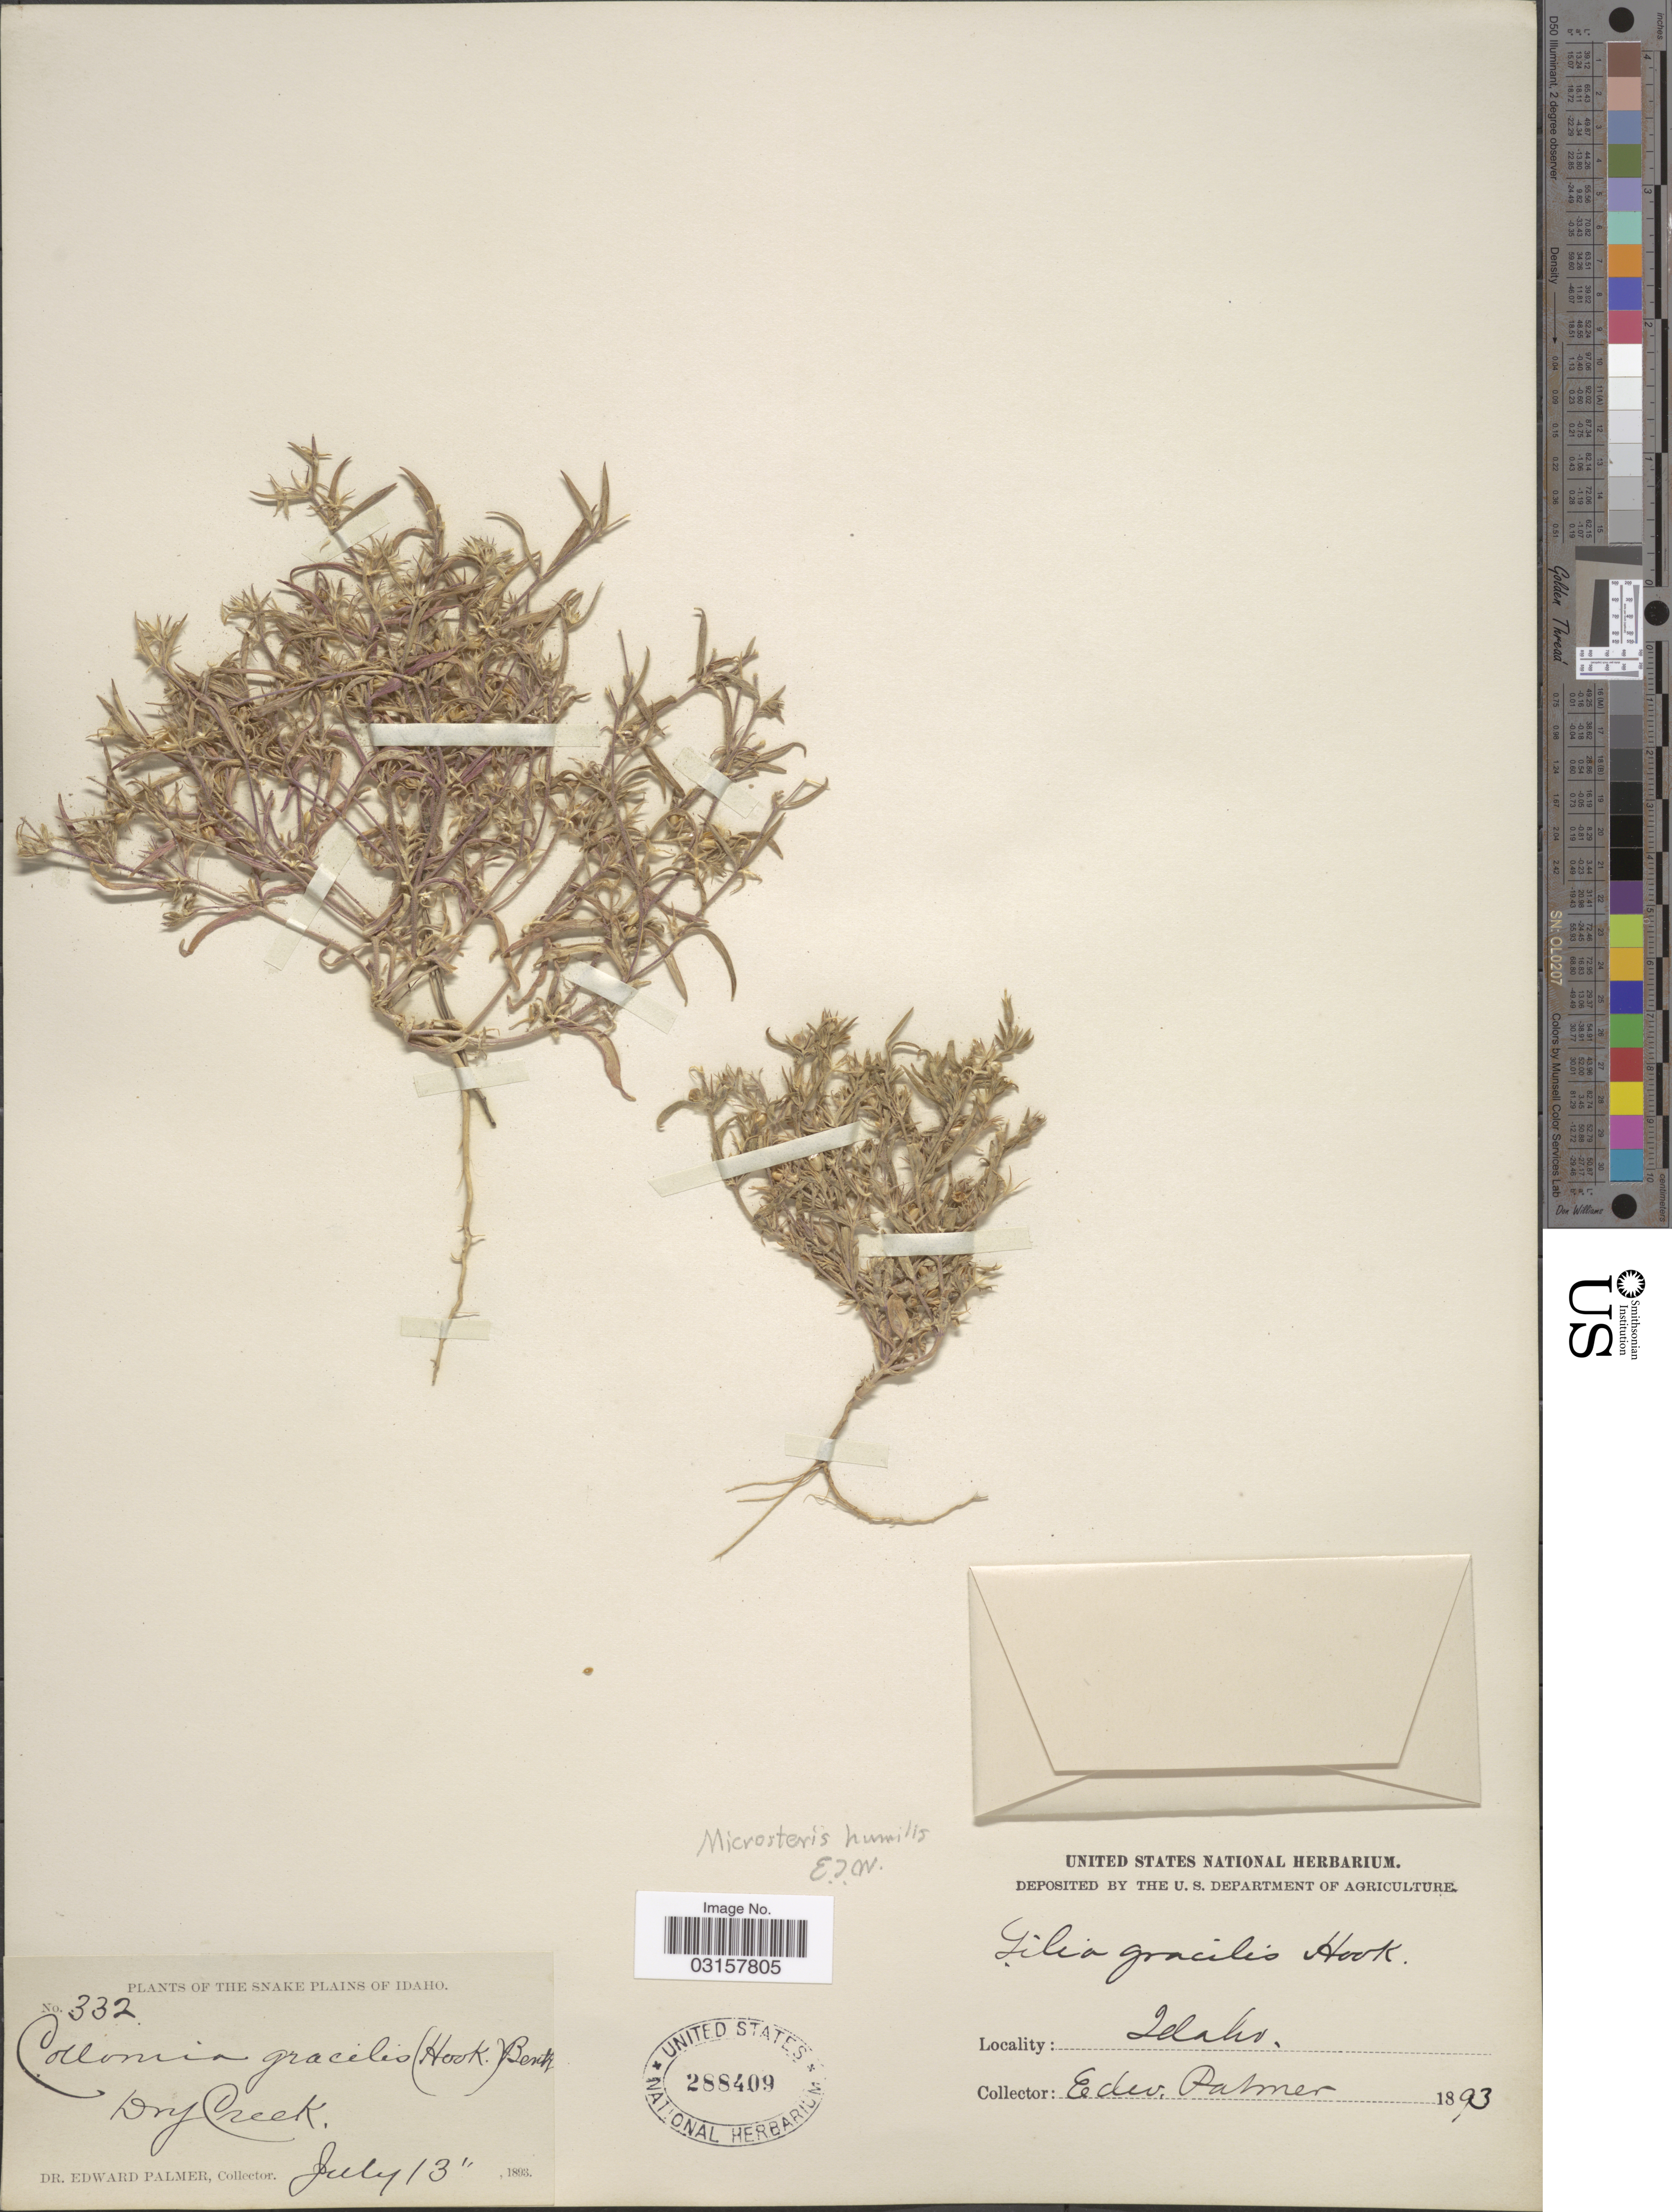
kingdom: Plantae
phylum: Tracheophyta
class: Magnoliopsida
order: Ericales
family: Polemoniaceae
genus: Microsteris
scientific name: Microsteris gracilis var. humilior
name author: (Hook.) Cronquist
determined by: (US) Smithsonian Institution - National Museum of Natural History - Department of Botany (UNITED STATES)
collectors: E. Palmer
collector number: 332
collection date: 1893-07-13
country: United States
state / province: Idaho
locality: The Snake Plains of Idaho. Dry Creek.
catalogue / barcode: US 288409